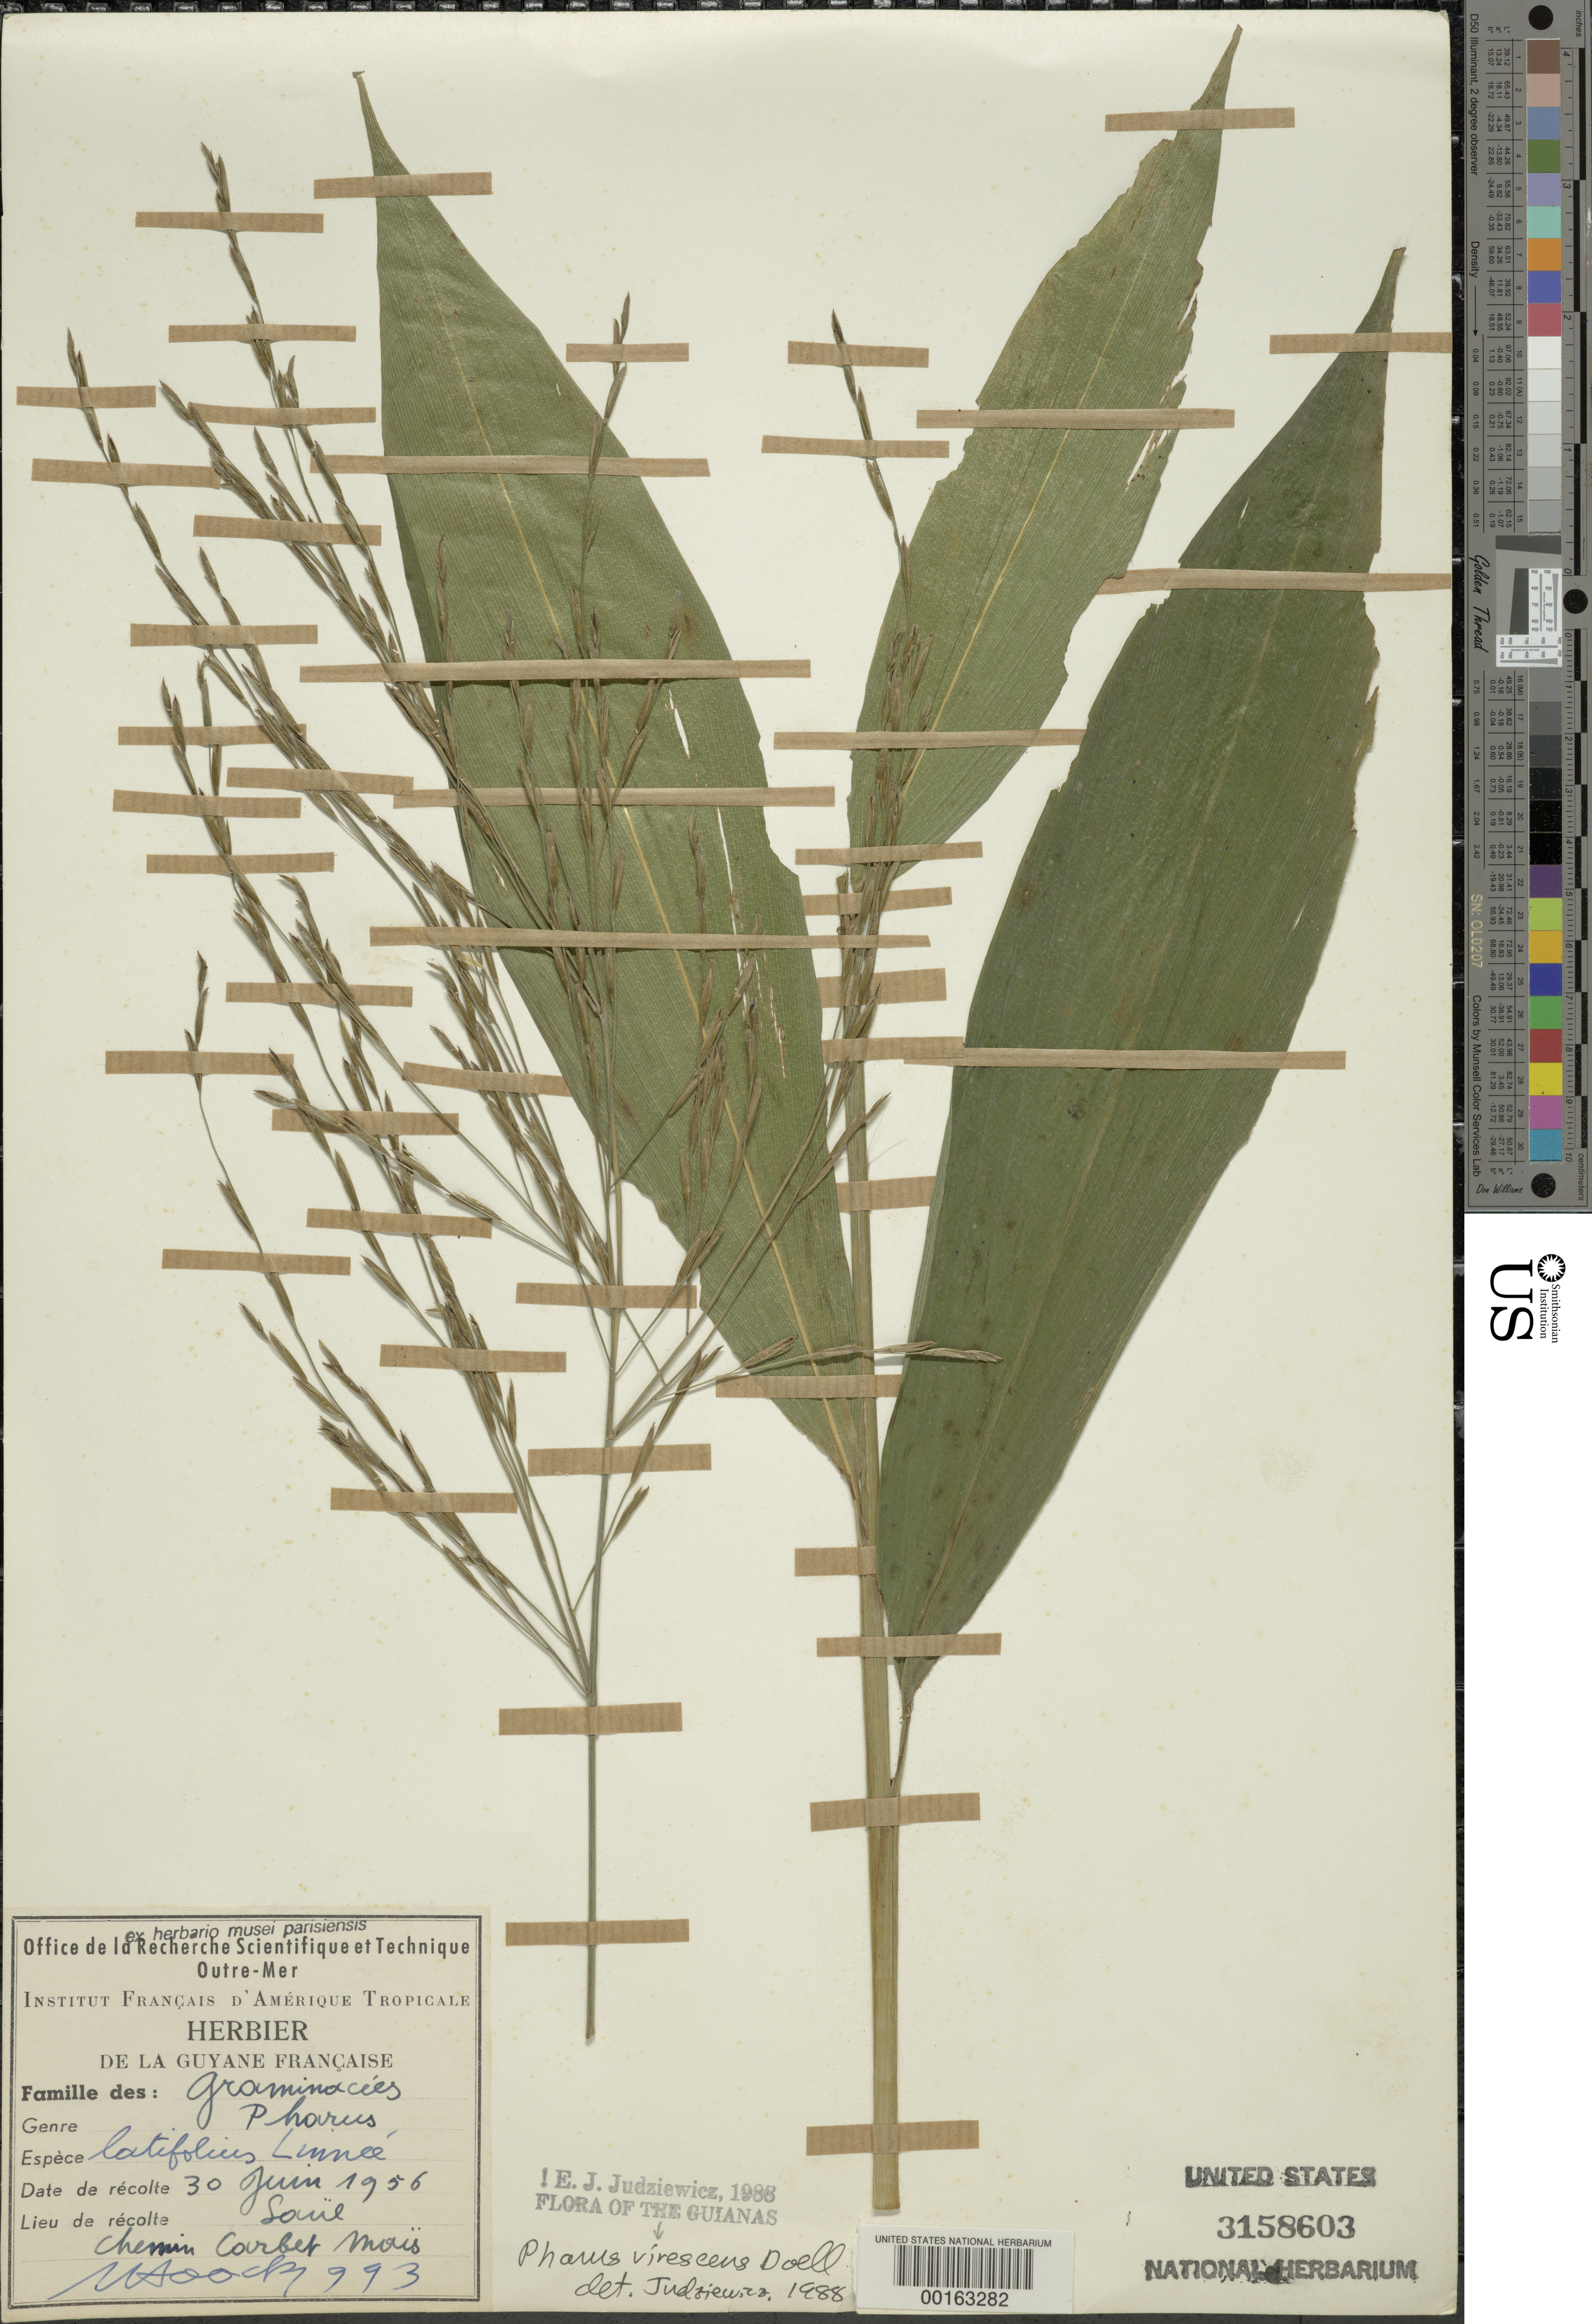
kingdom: Plantae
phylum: Tracheophyta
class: Liliopsida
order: Poales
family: Poaceae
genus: Pharus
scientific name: Pharus latifolius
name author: L.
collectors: J. Hoock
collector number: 993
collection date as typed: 30 Jun 1956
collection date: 1956-06-30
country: Guyana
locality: Chemin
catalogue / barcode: US 3158603